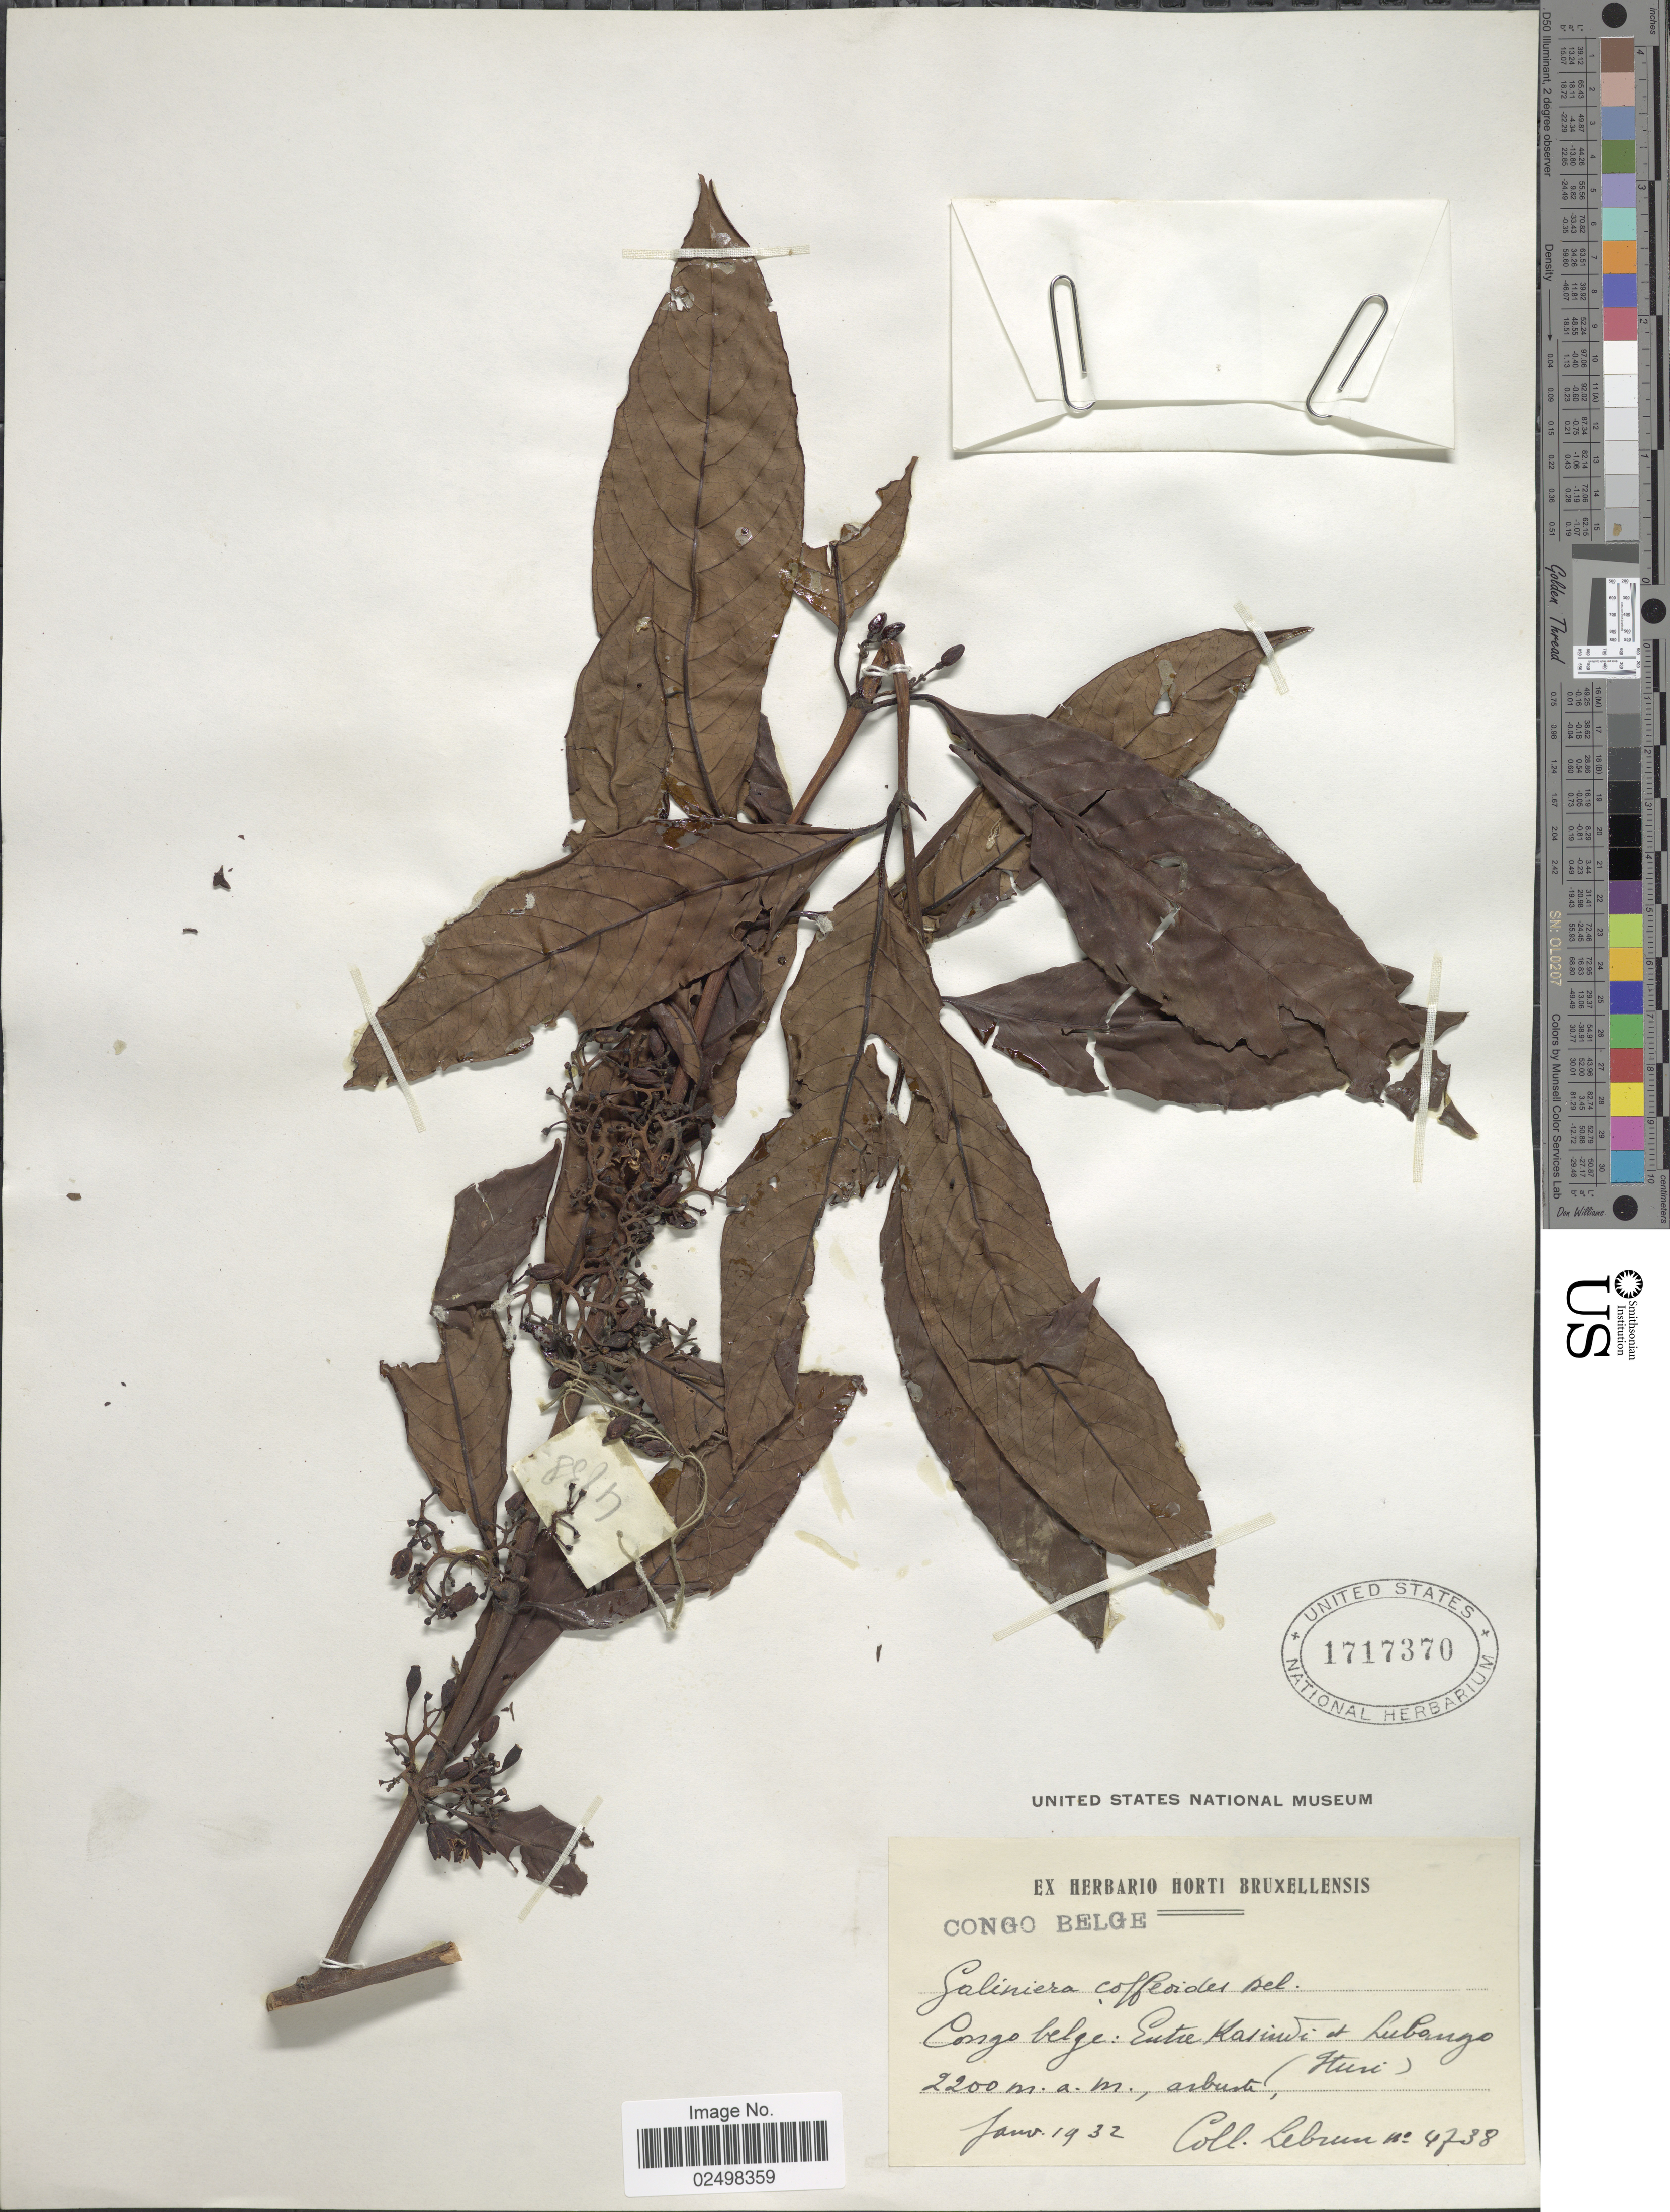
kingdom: Plantae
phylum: Tracheophyta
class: Magnoliopsida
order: Gentianales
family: Rubiaceae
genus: Galiniera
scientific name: Galiniera coffeoides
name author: Delile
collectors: J.A. Lebrun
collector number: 4738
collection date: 1932-01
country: Congo, Democratic Republic of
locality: Congo belge, Entre Karundi et Lubango (Ituri)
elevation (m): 2200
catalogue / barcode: US 1717370